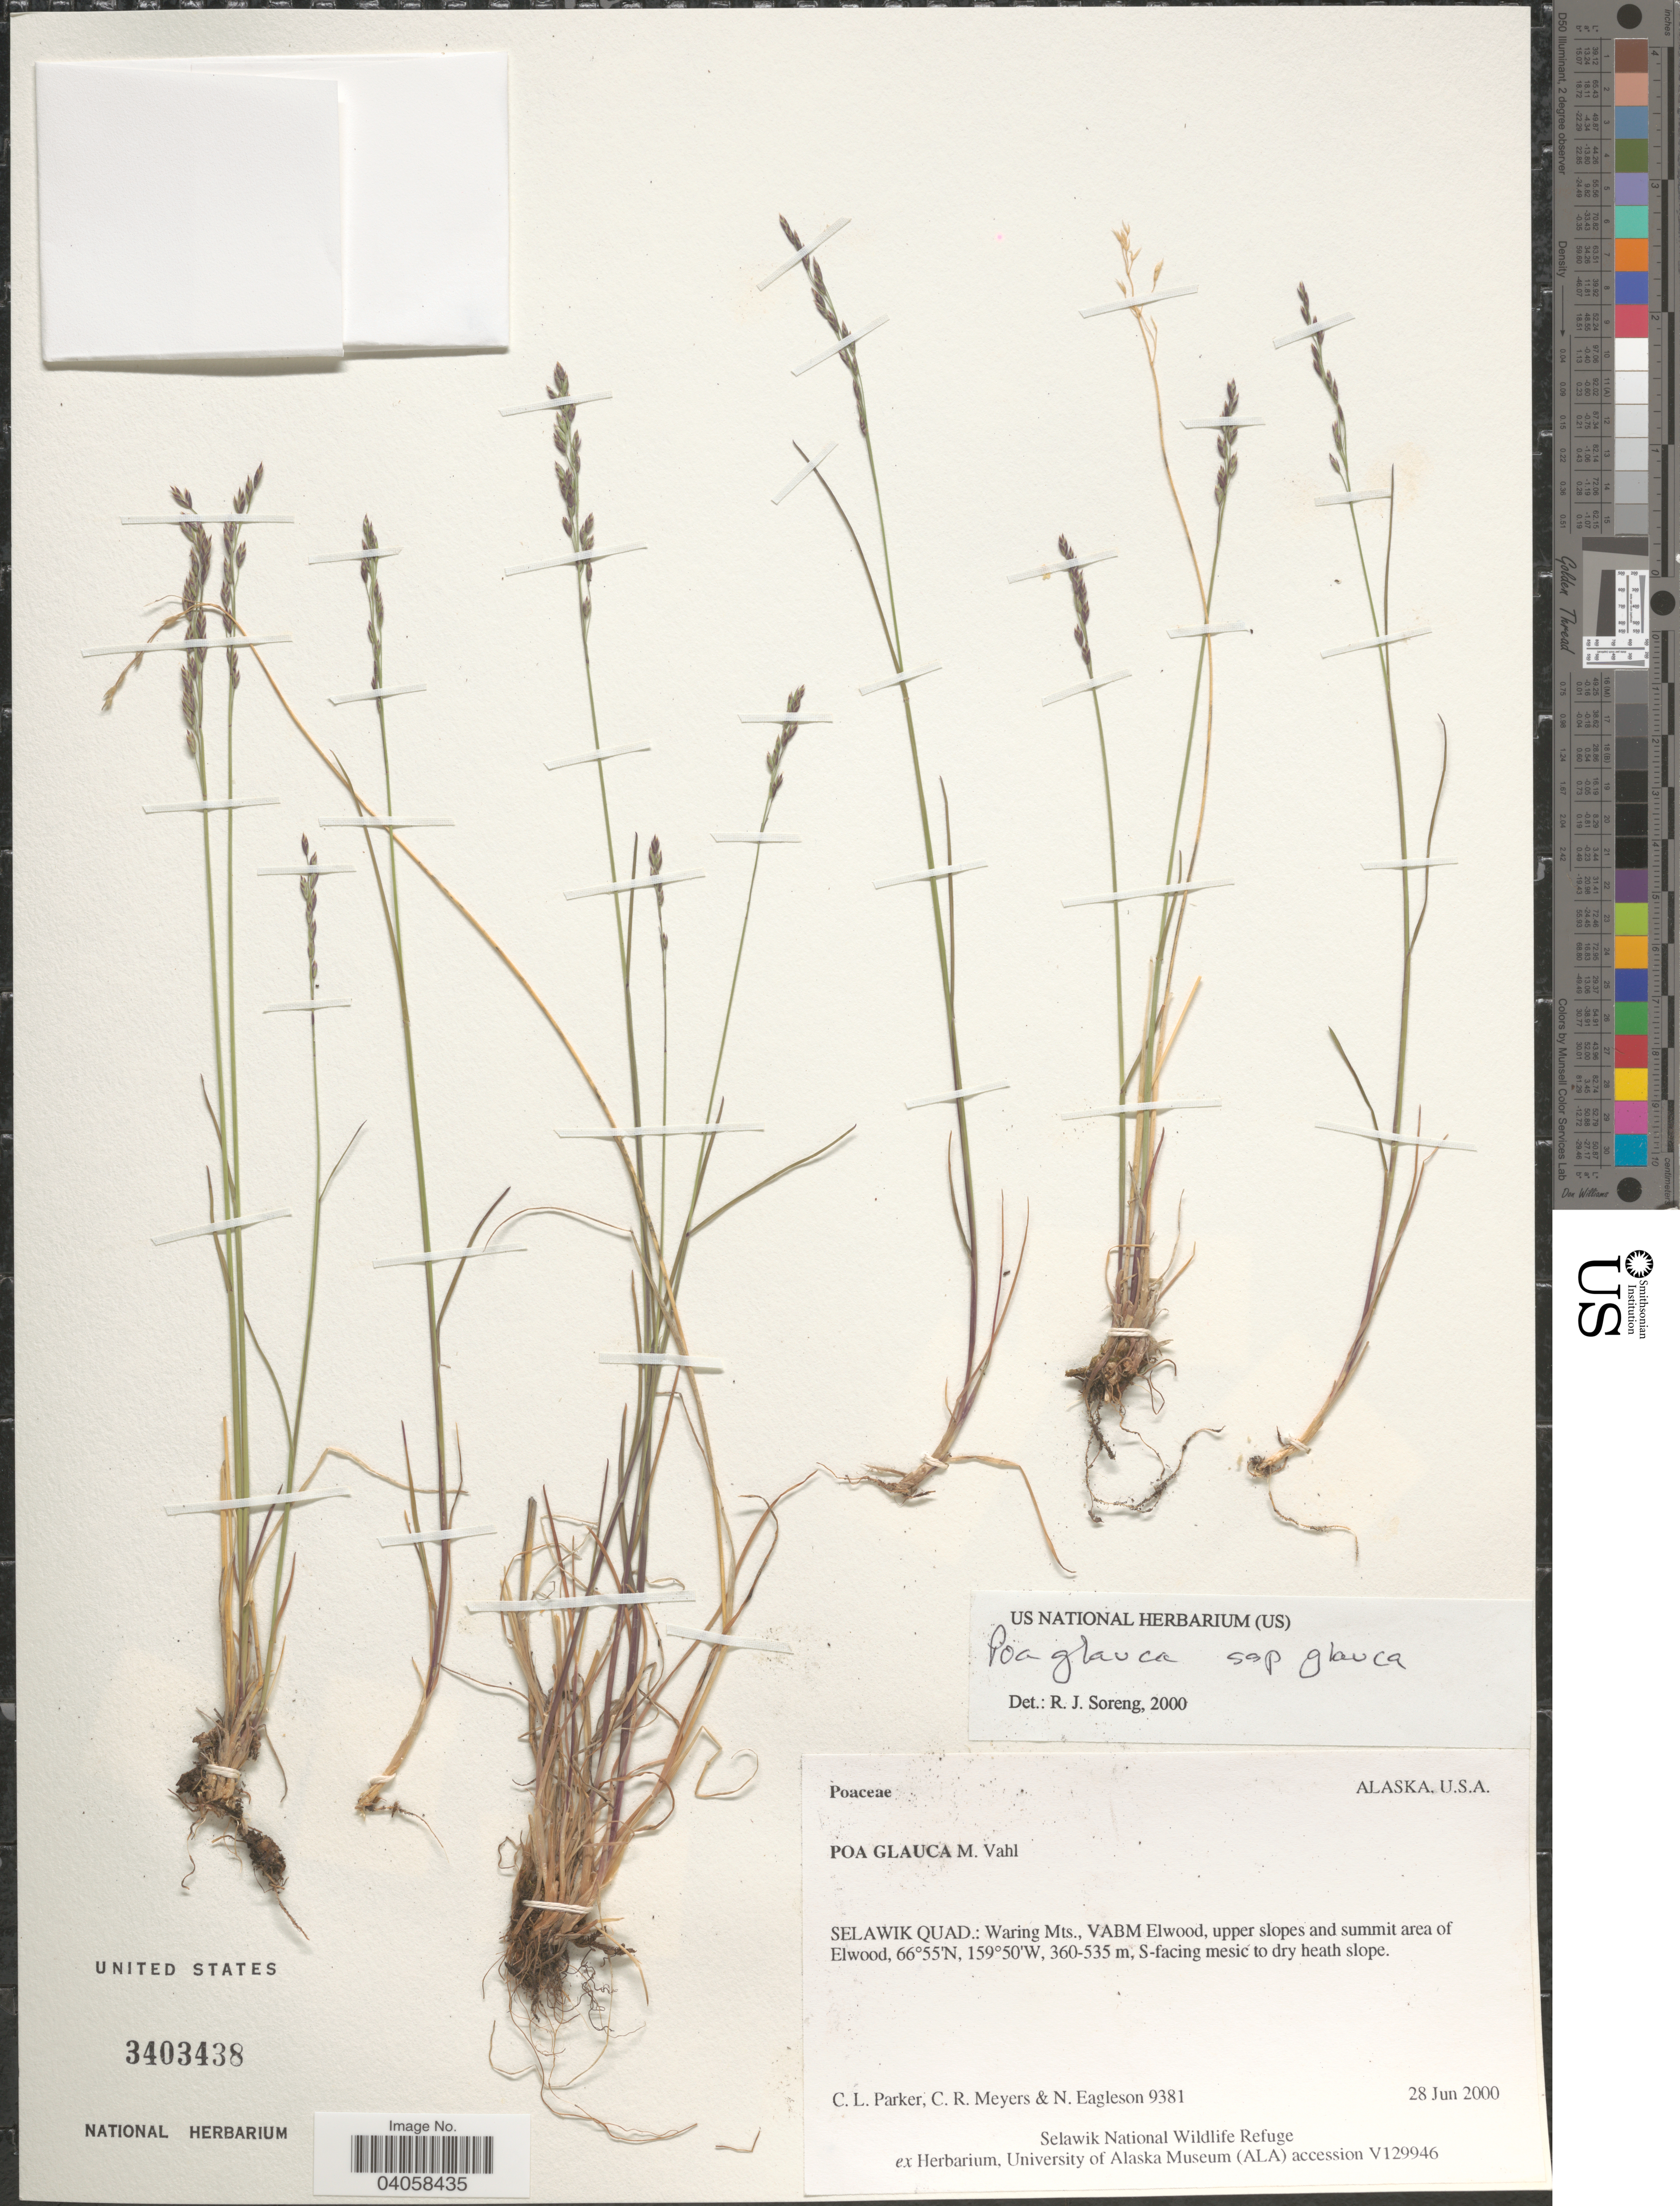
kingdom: Plantae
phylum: Tracheophyta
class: Liliopsida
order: Poales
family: Poaceae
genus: Poa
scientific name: Poa glauca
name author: Vahl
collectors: C. L. Parker, C. Meyers & N. Eagleson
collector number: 9381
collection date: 2000-06-28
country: United States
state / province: Alaska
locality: Selawik Quad.: Waring Mts., VABM Elwood, upper slopes and summit area of Elwood, S-facing mesic to dry heath slope.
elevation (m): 360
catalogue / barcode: US 3403438